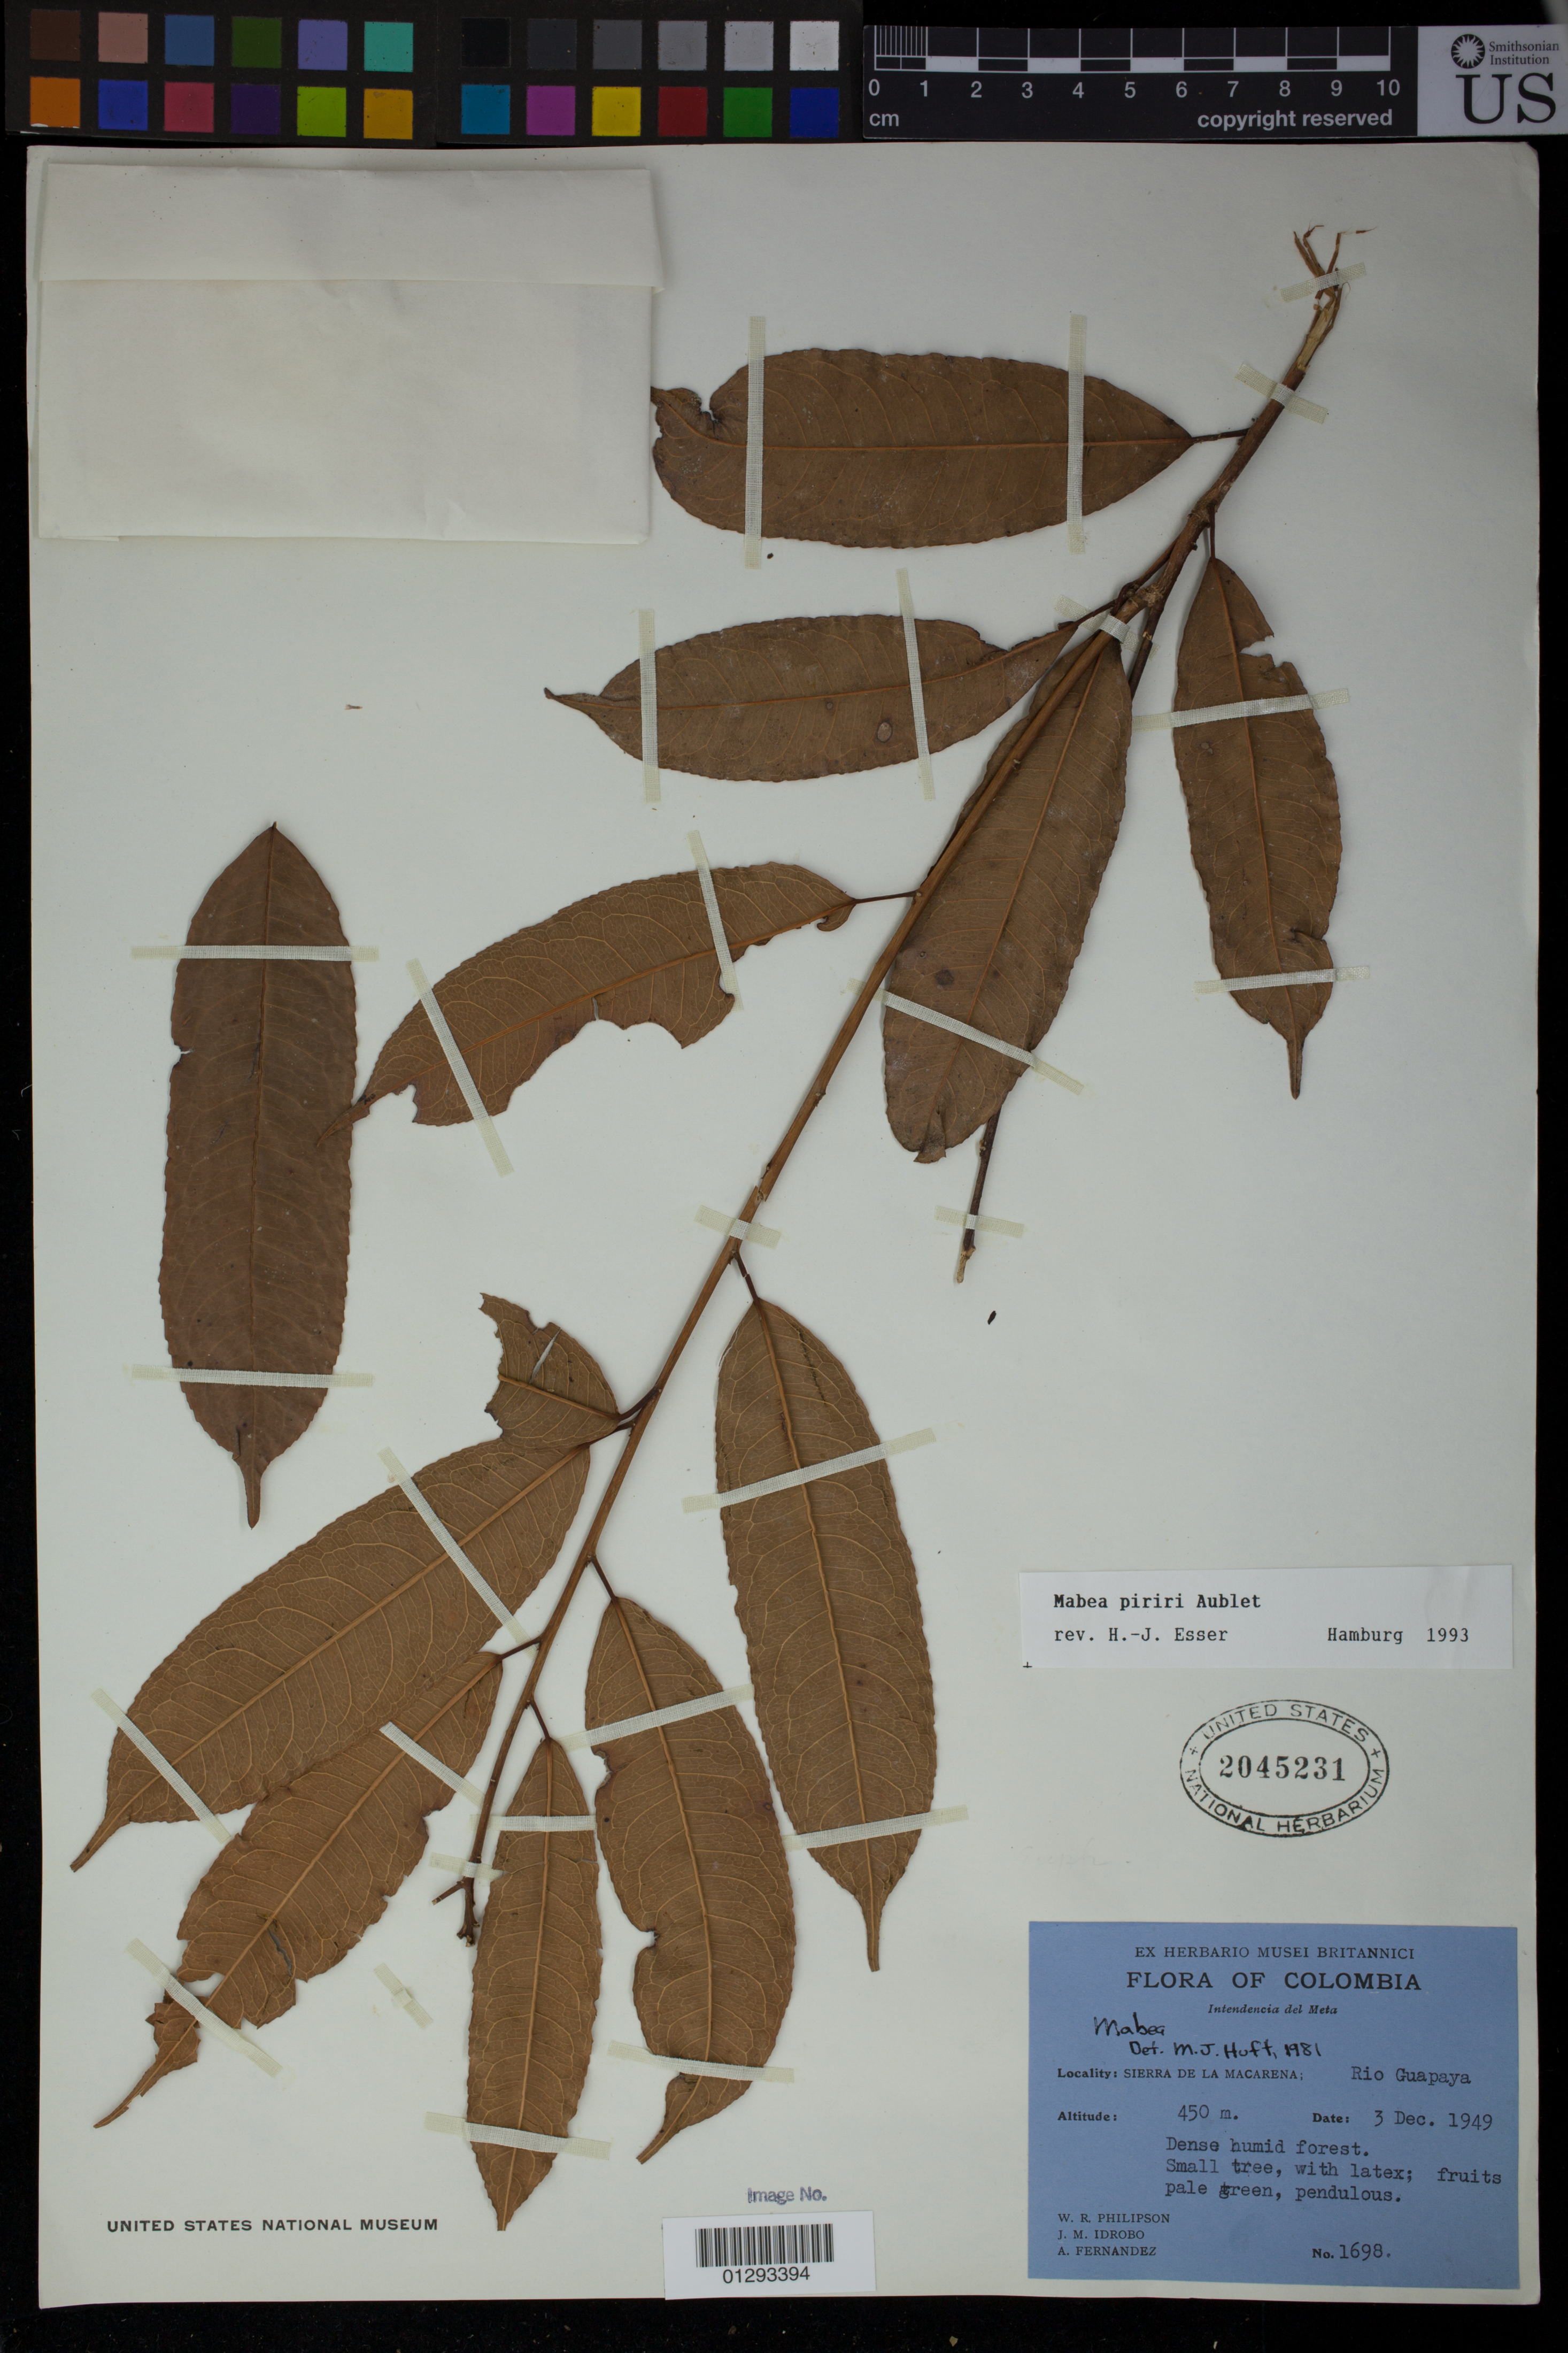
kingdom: Plantae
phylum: Tracheophyta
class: Magnoliopsida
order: Malpighiales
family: Euphorbiaceae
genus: Mabea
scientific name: Mabea piriri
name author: Aubl.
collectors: W. R. Philipson, J. M. Idrobo & A. Fernández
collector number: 1698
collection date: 1949-12-03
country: Colombia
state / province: Meta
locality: Sierra de la Macarena; Rio Guapaya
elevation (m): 450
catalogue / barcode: US 2045231